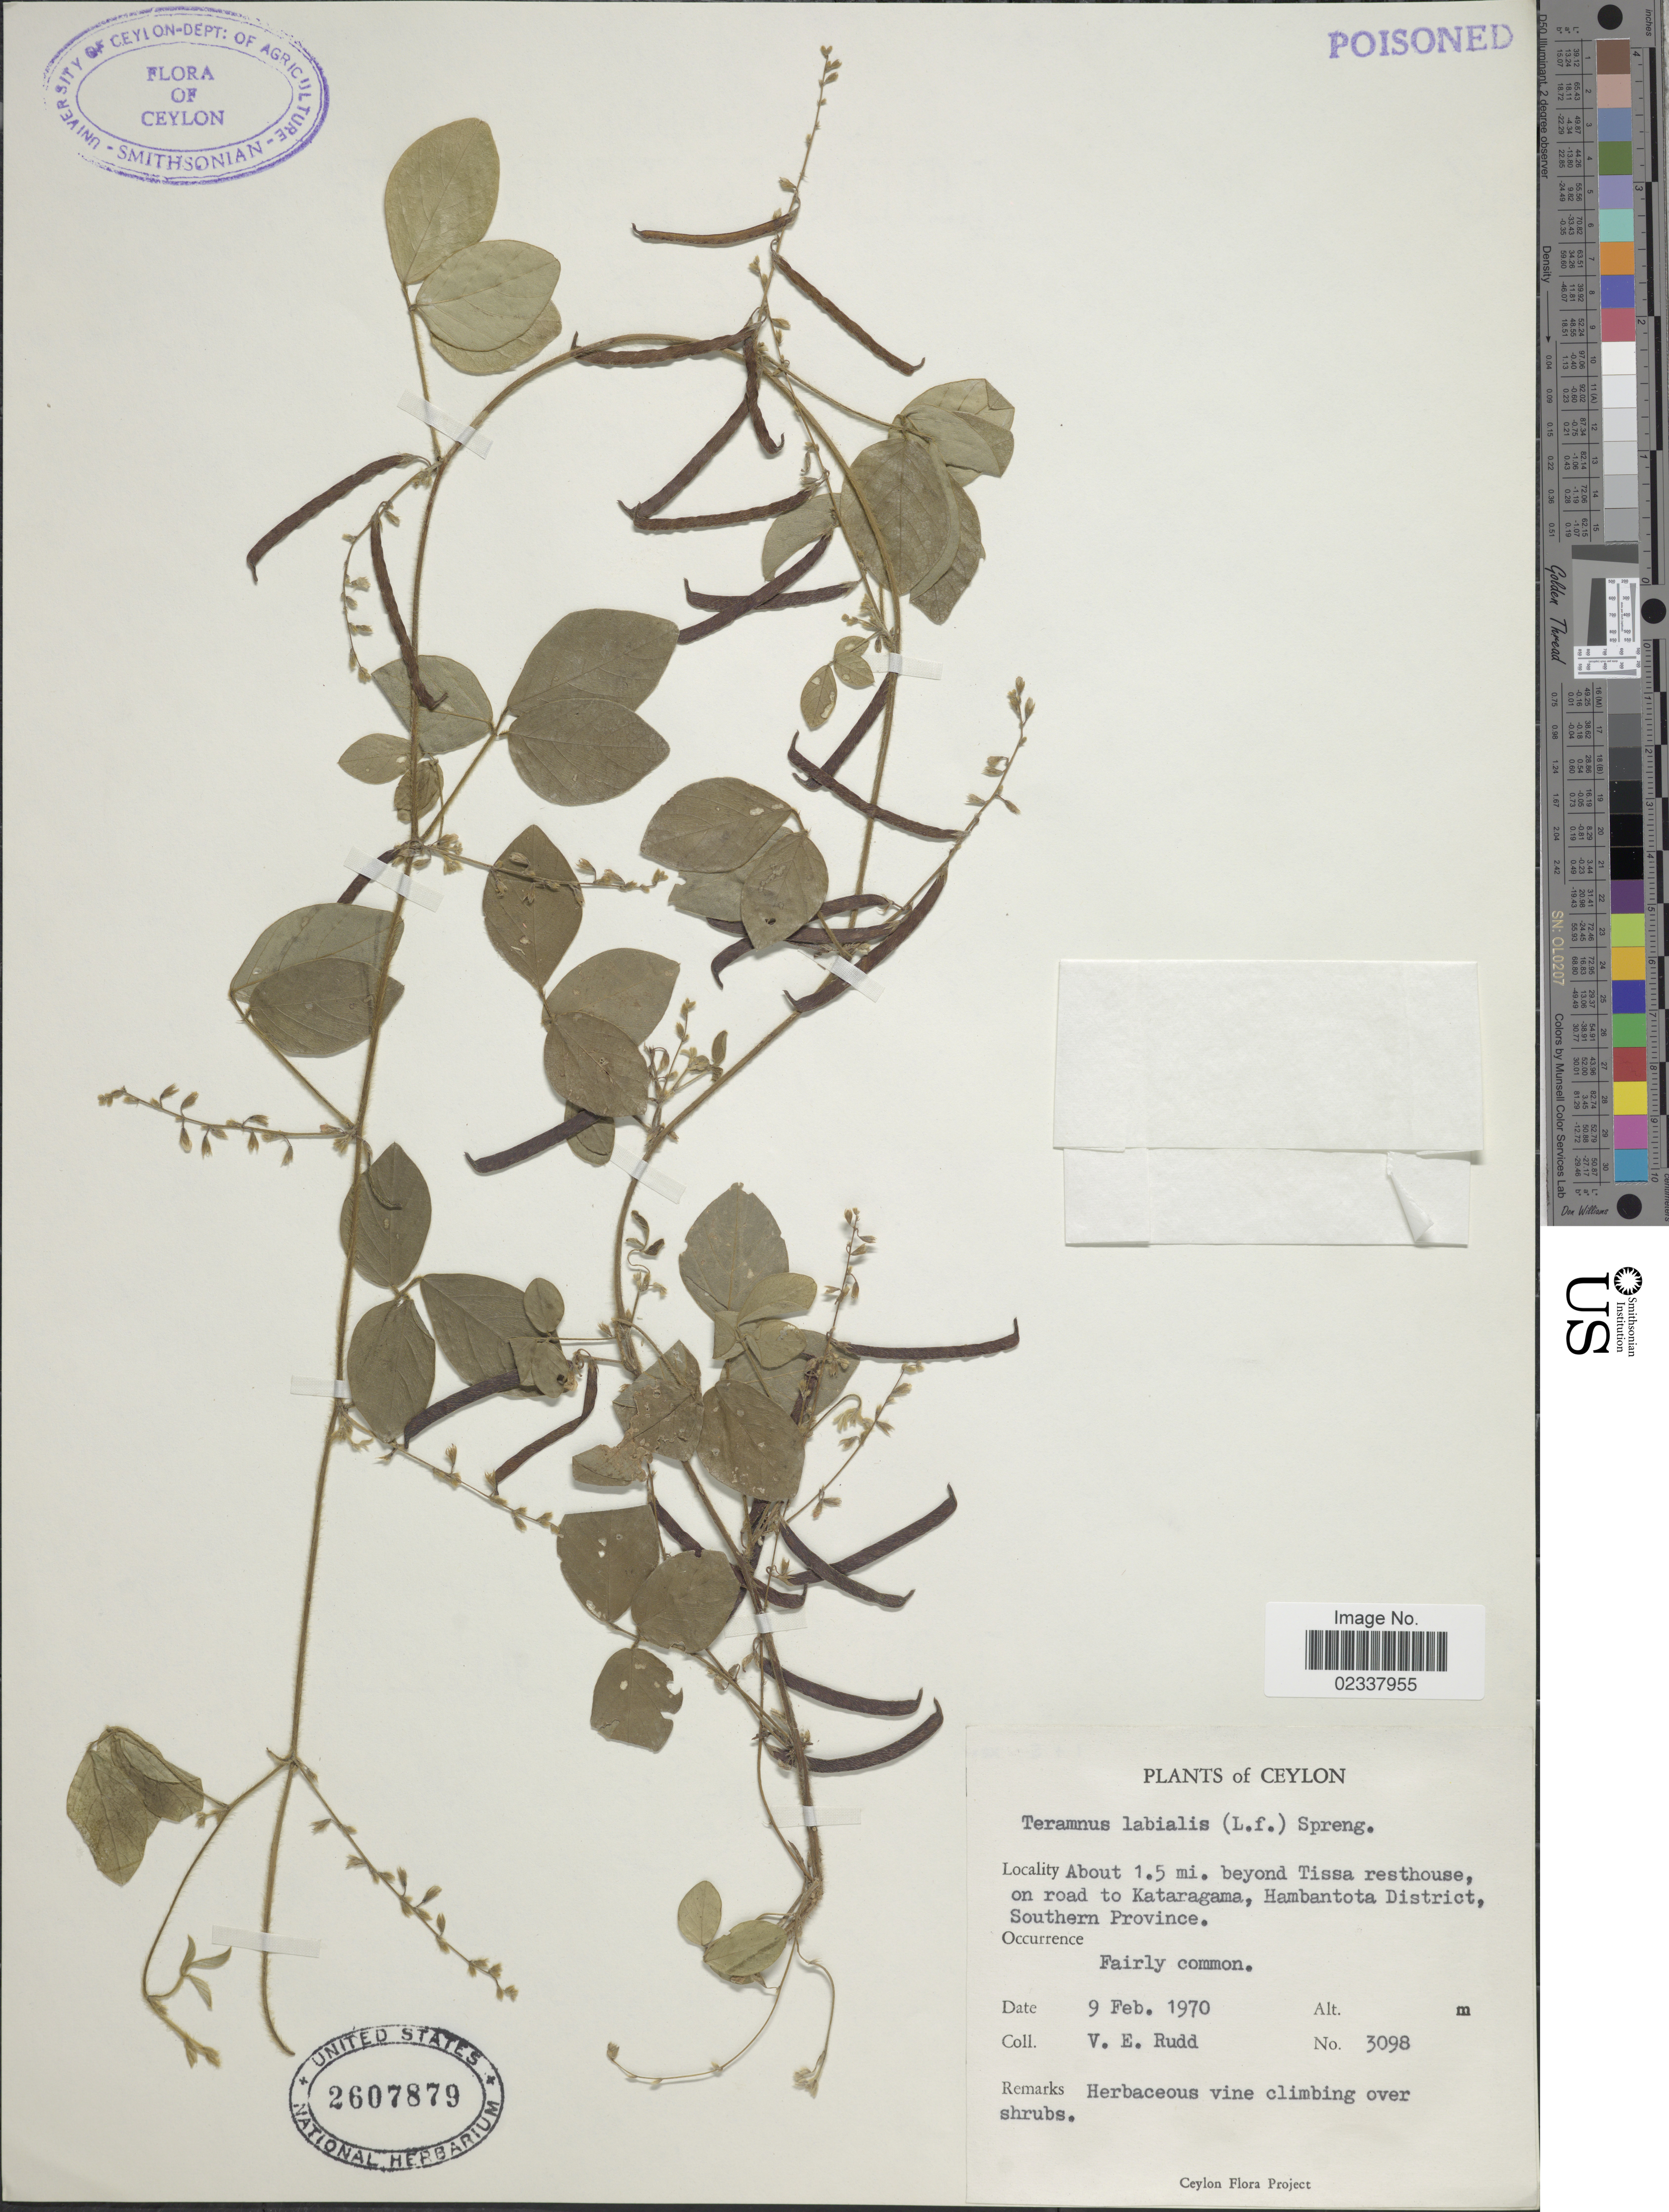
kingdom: Plantae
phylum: Tracheophyta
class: Magnoliopsida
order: Fabales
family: Fabaceae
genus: Teramnus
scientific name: Teramnus labialis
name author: (L. f.) Spreng.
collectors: V. E. Rudd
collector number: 3098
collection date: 1970-02-09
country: Sri Lanka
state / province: Southern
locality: Ceylon, About 1.5 mi beyond Tissa resthouse, on road to Kataragama, Hambantota District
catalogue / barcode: US 2607879